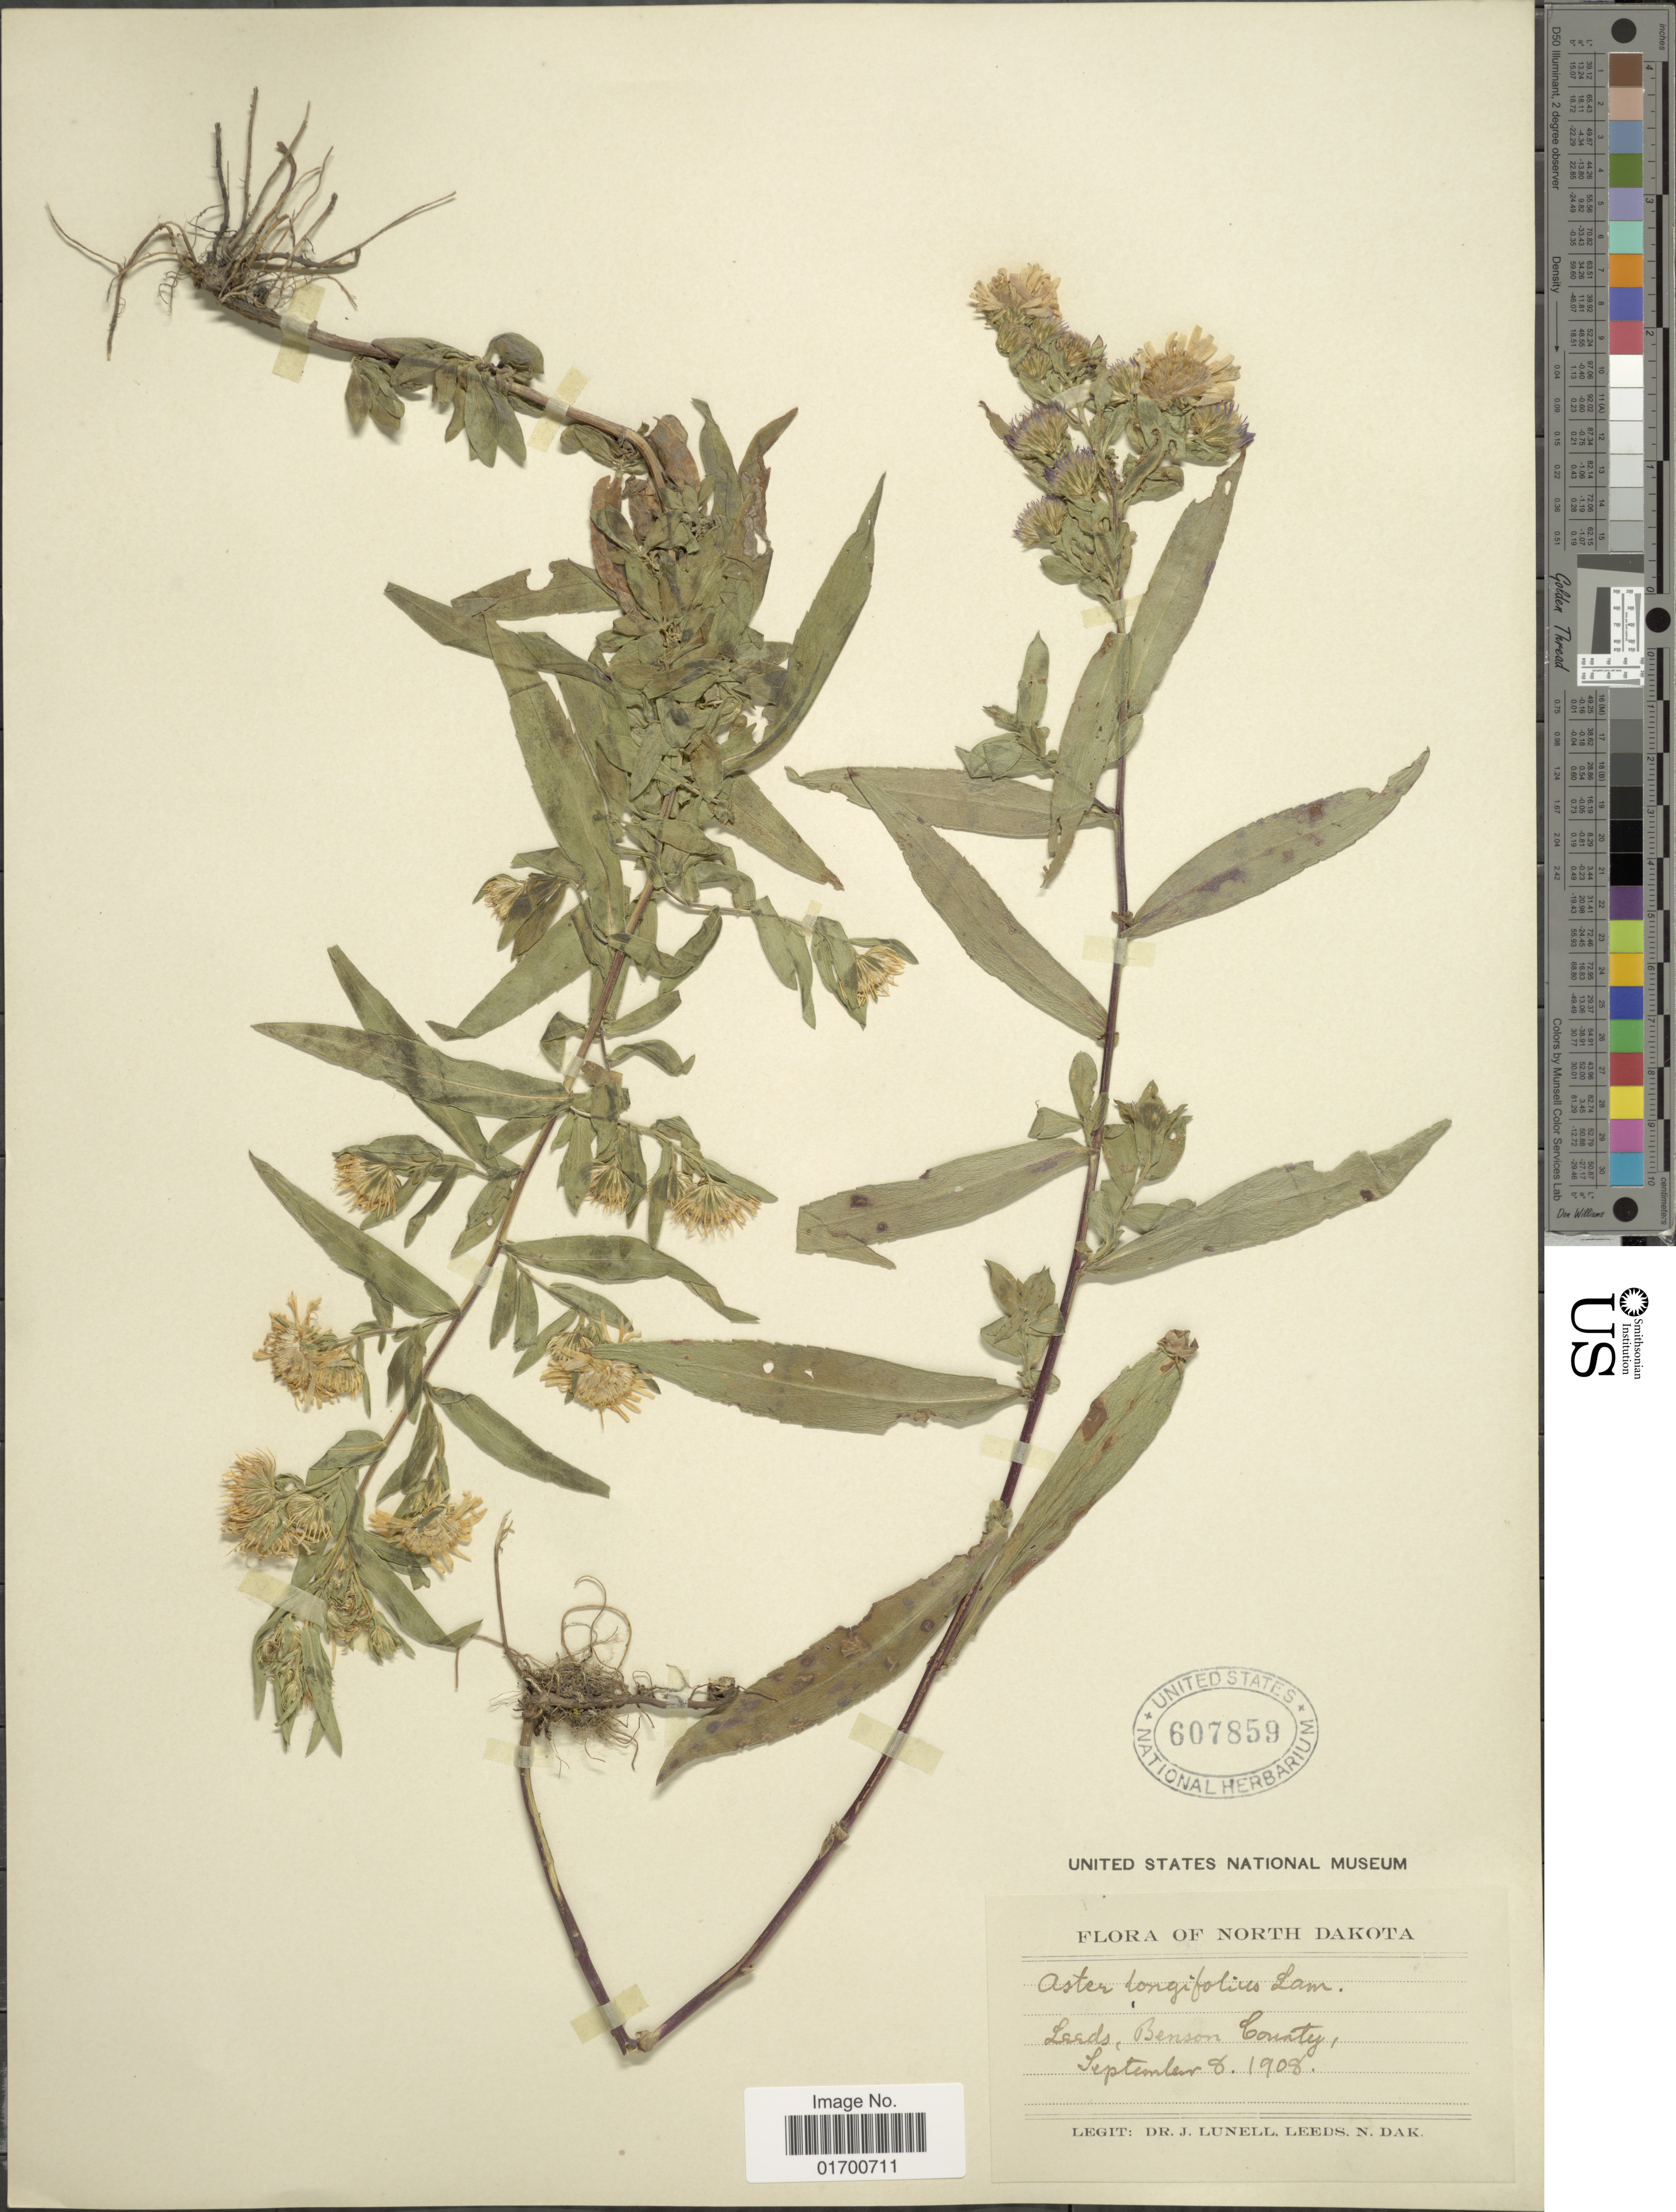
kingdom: Plantae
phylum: Tracheophyta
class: Magnoliopsida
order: Asterales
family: Asteraceae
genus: Symphyotrichum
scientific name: Symphyotrichum longifolium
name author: (Lam.) G.L. Nesom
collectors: J. Lunell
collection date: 1908-09-08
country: United States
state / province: North Dakota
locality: Leeds, Benson County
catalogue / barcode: US 607859